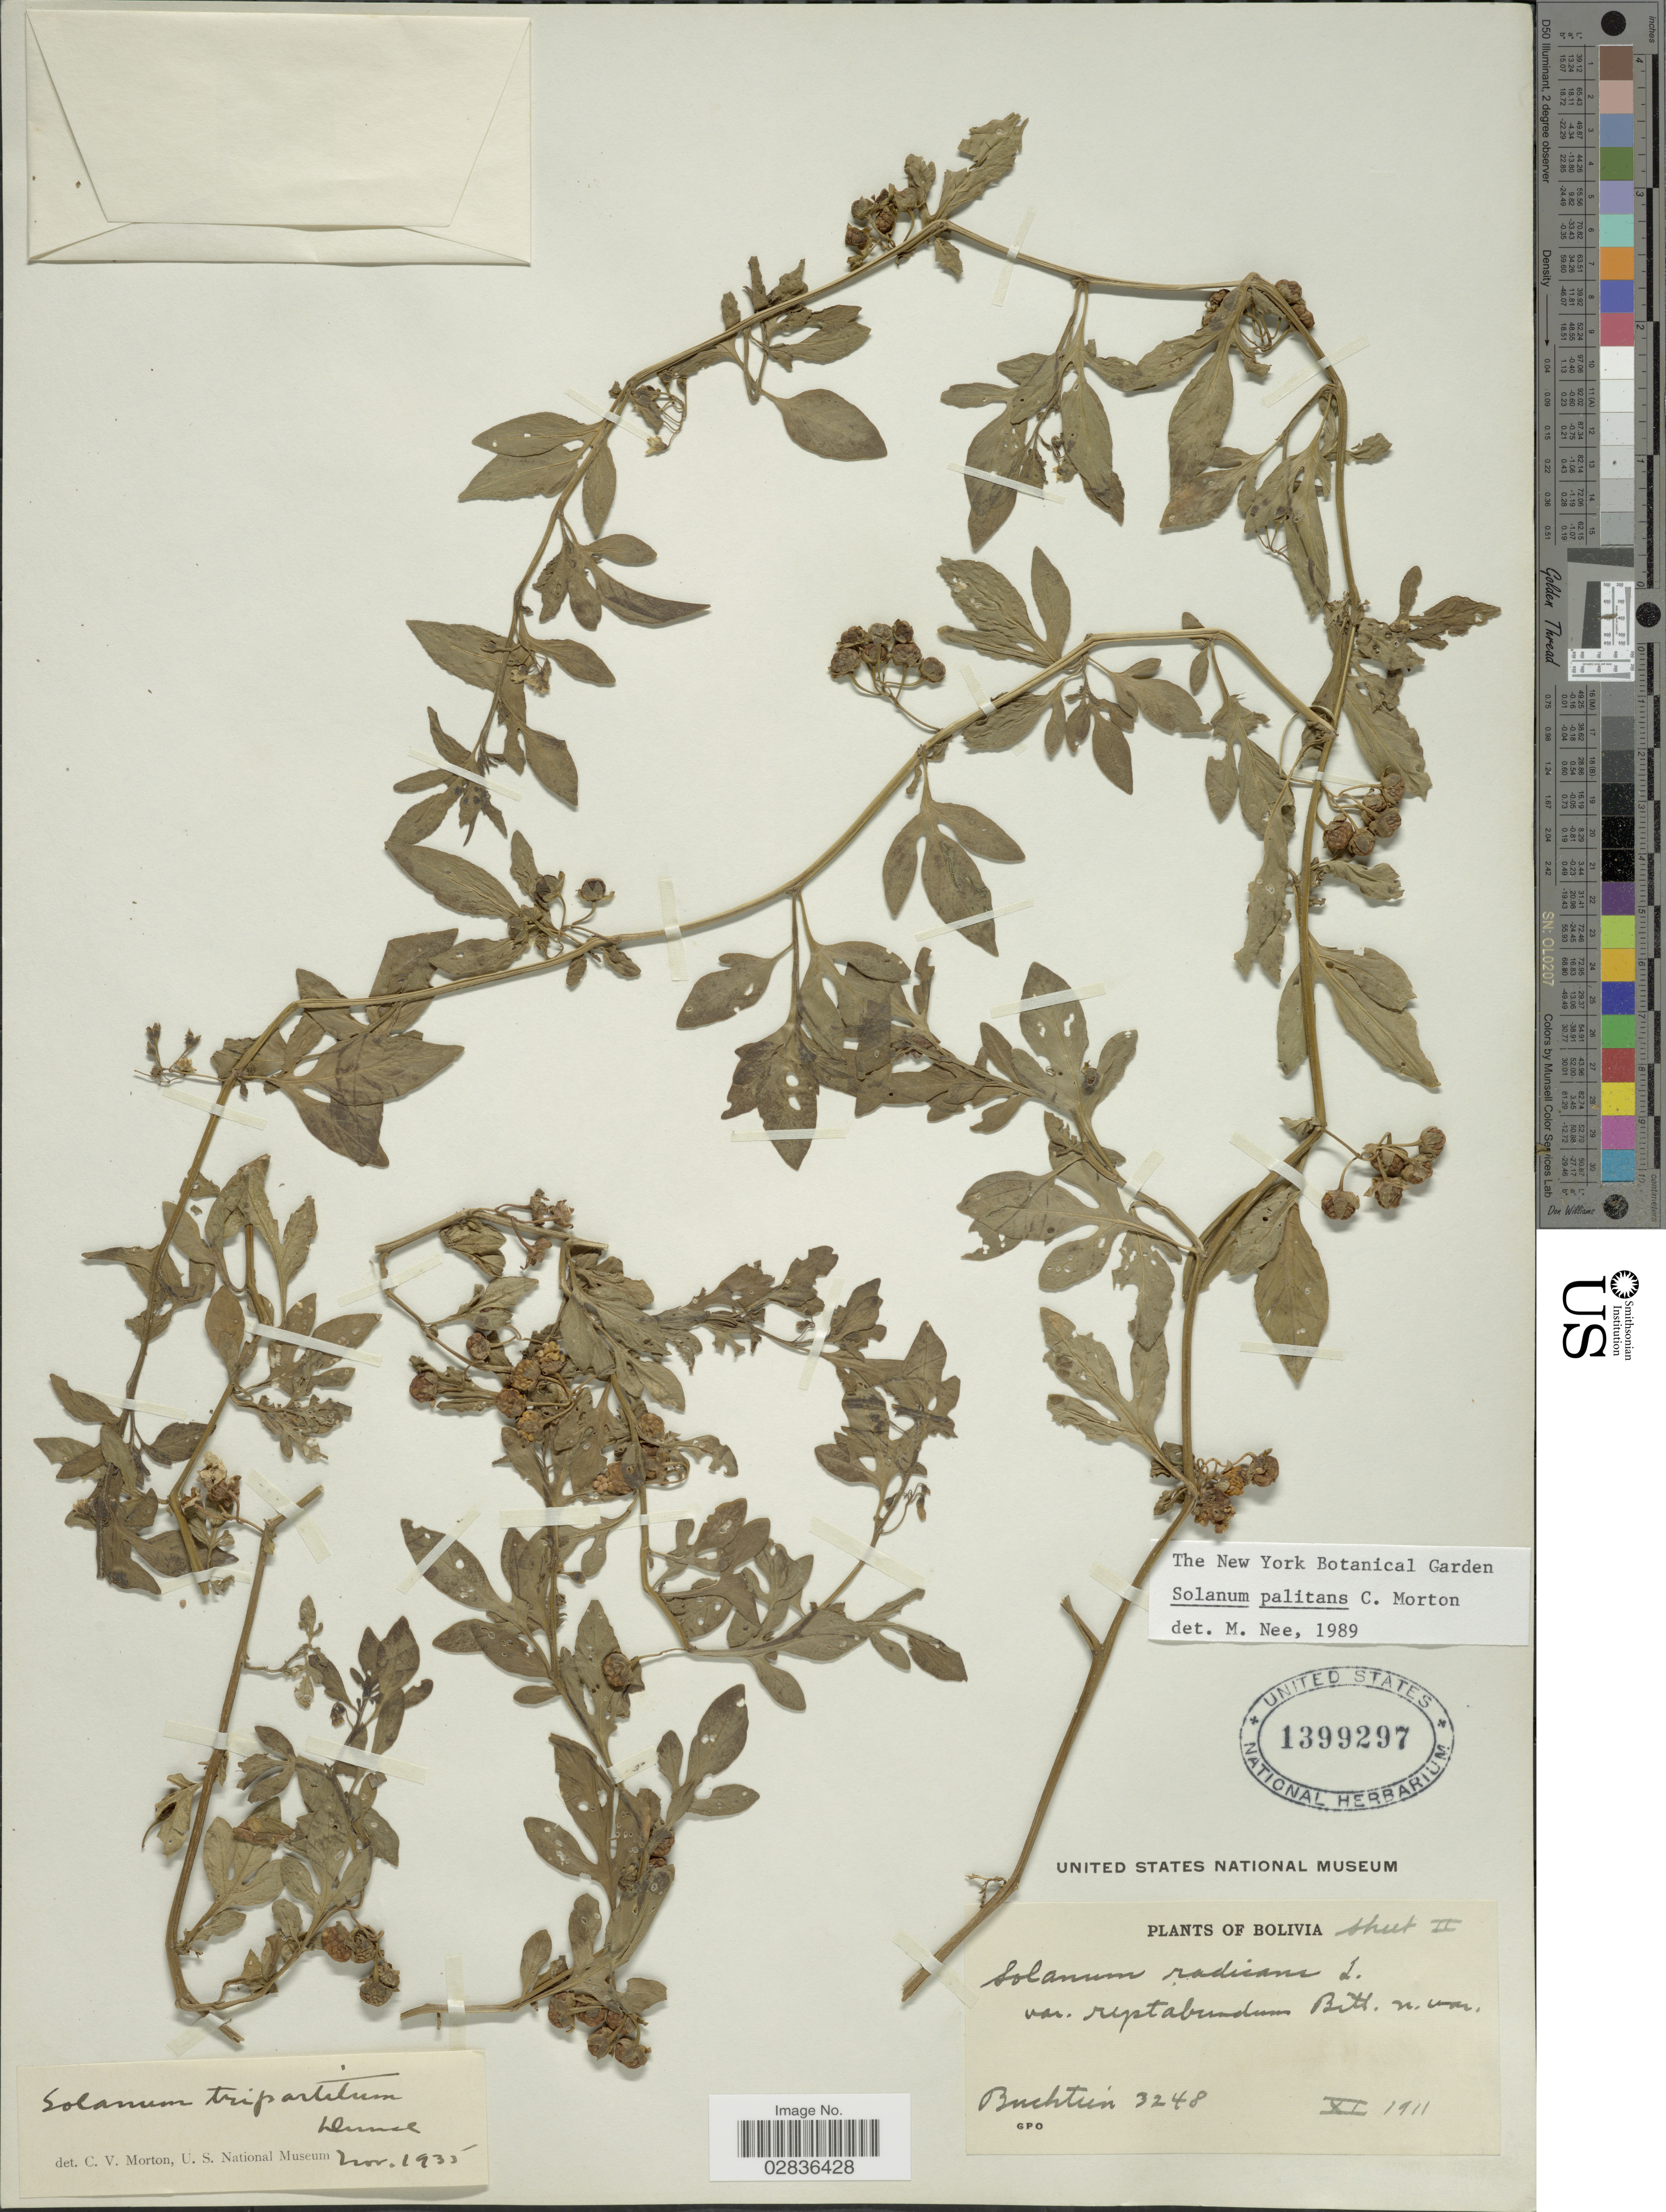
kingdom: Plantae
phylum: Tracheophyta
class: Magnoliopsida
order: Solanales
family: Solanaceae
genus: Solanum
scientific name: Solanum palitans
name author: C.V. Morton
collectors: Buchtien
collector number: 3248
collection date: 1911-11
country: Bolivia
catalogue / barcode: US 1399297